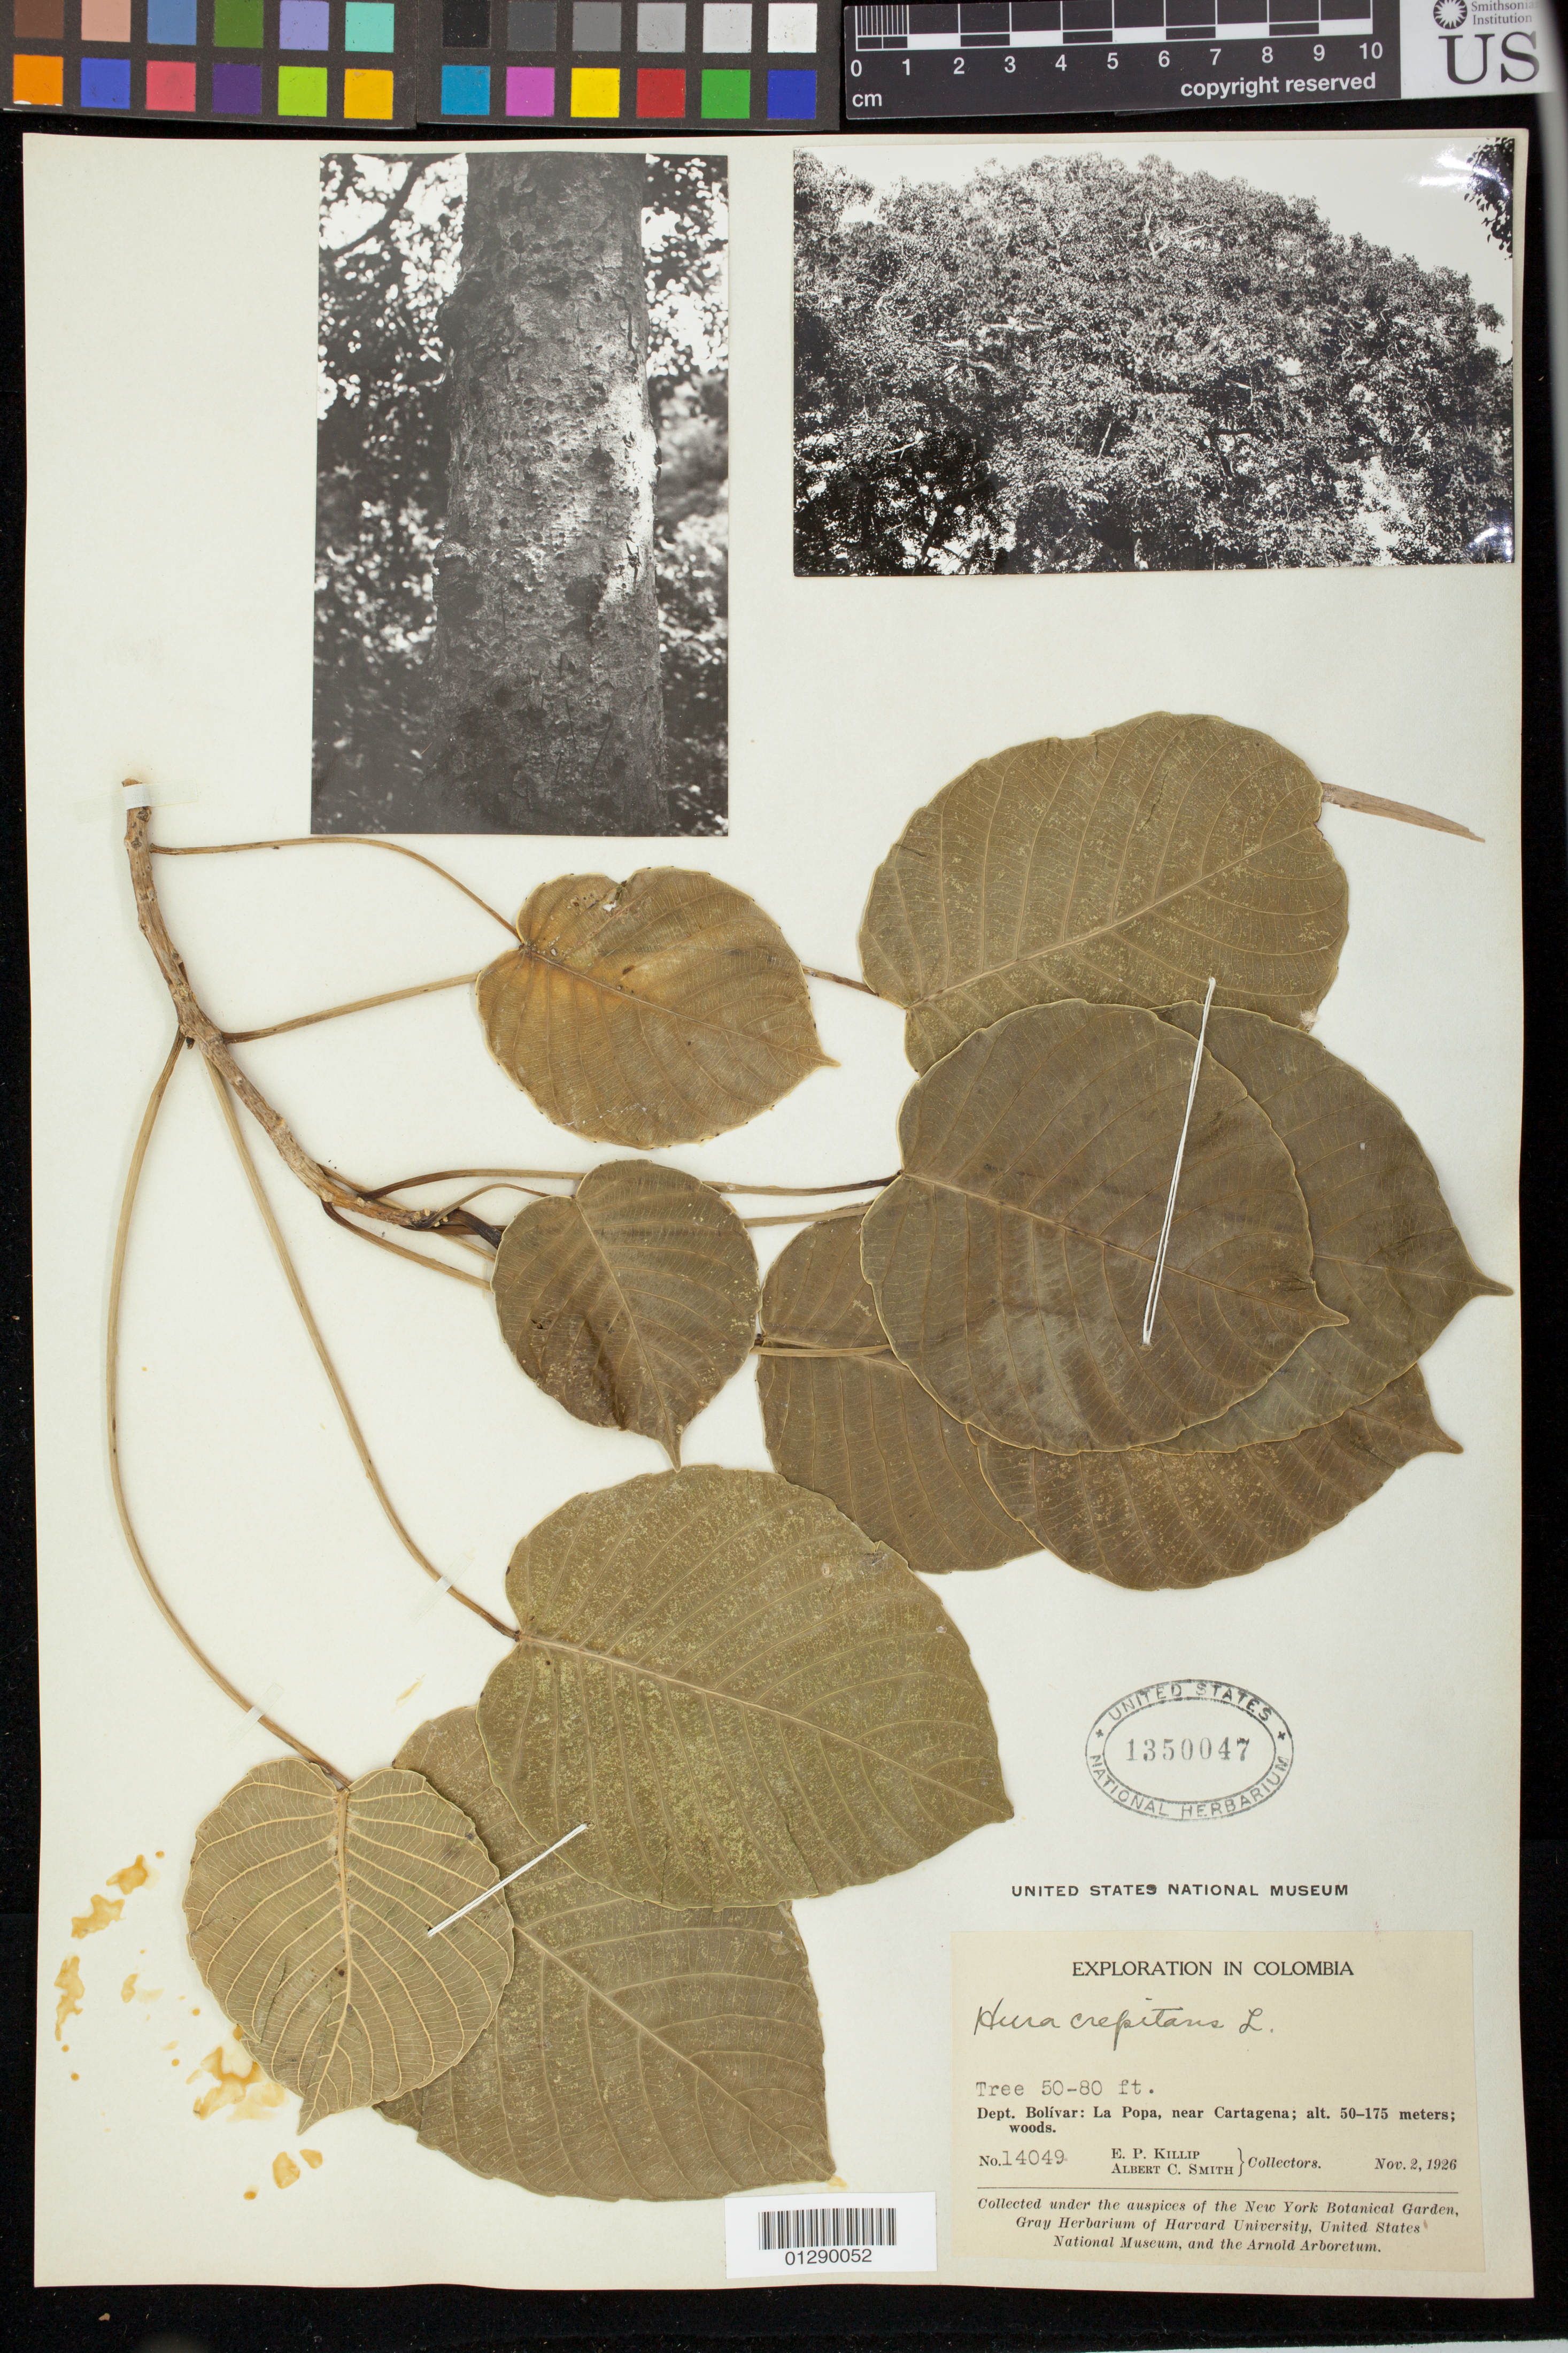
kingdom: Plantae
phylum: Tracheophyta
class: Magnoliopsida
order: Malpighiales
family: Euphorbiaceae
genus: Hura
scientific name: Hura crepitans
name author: L.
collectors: E. P. Killip & A. C. Smith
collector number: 14049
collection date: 1926-11-02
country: Colombia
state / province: Bolivar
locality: La Popa, near Cartgena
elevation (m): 50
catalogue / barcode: US 1350047